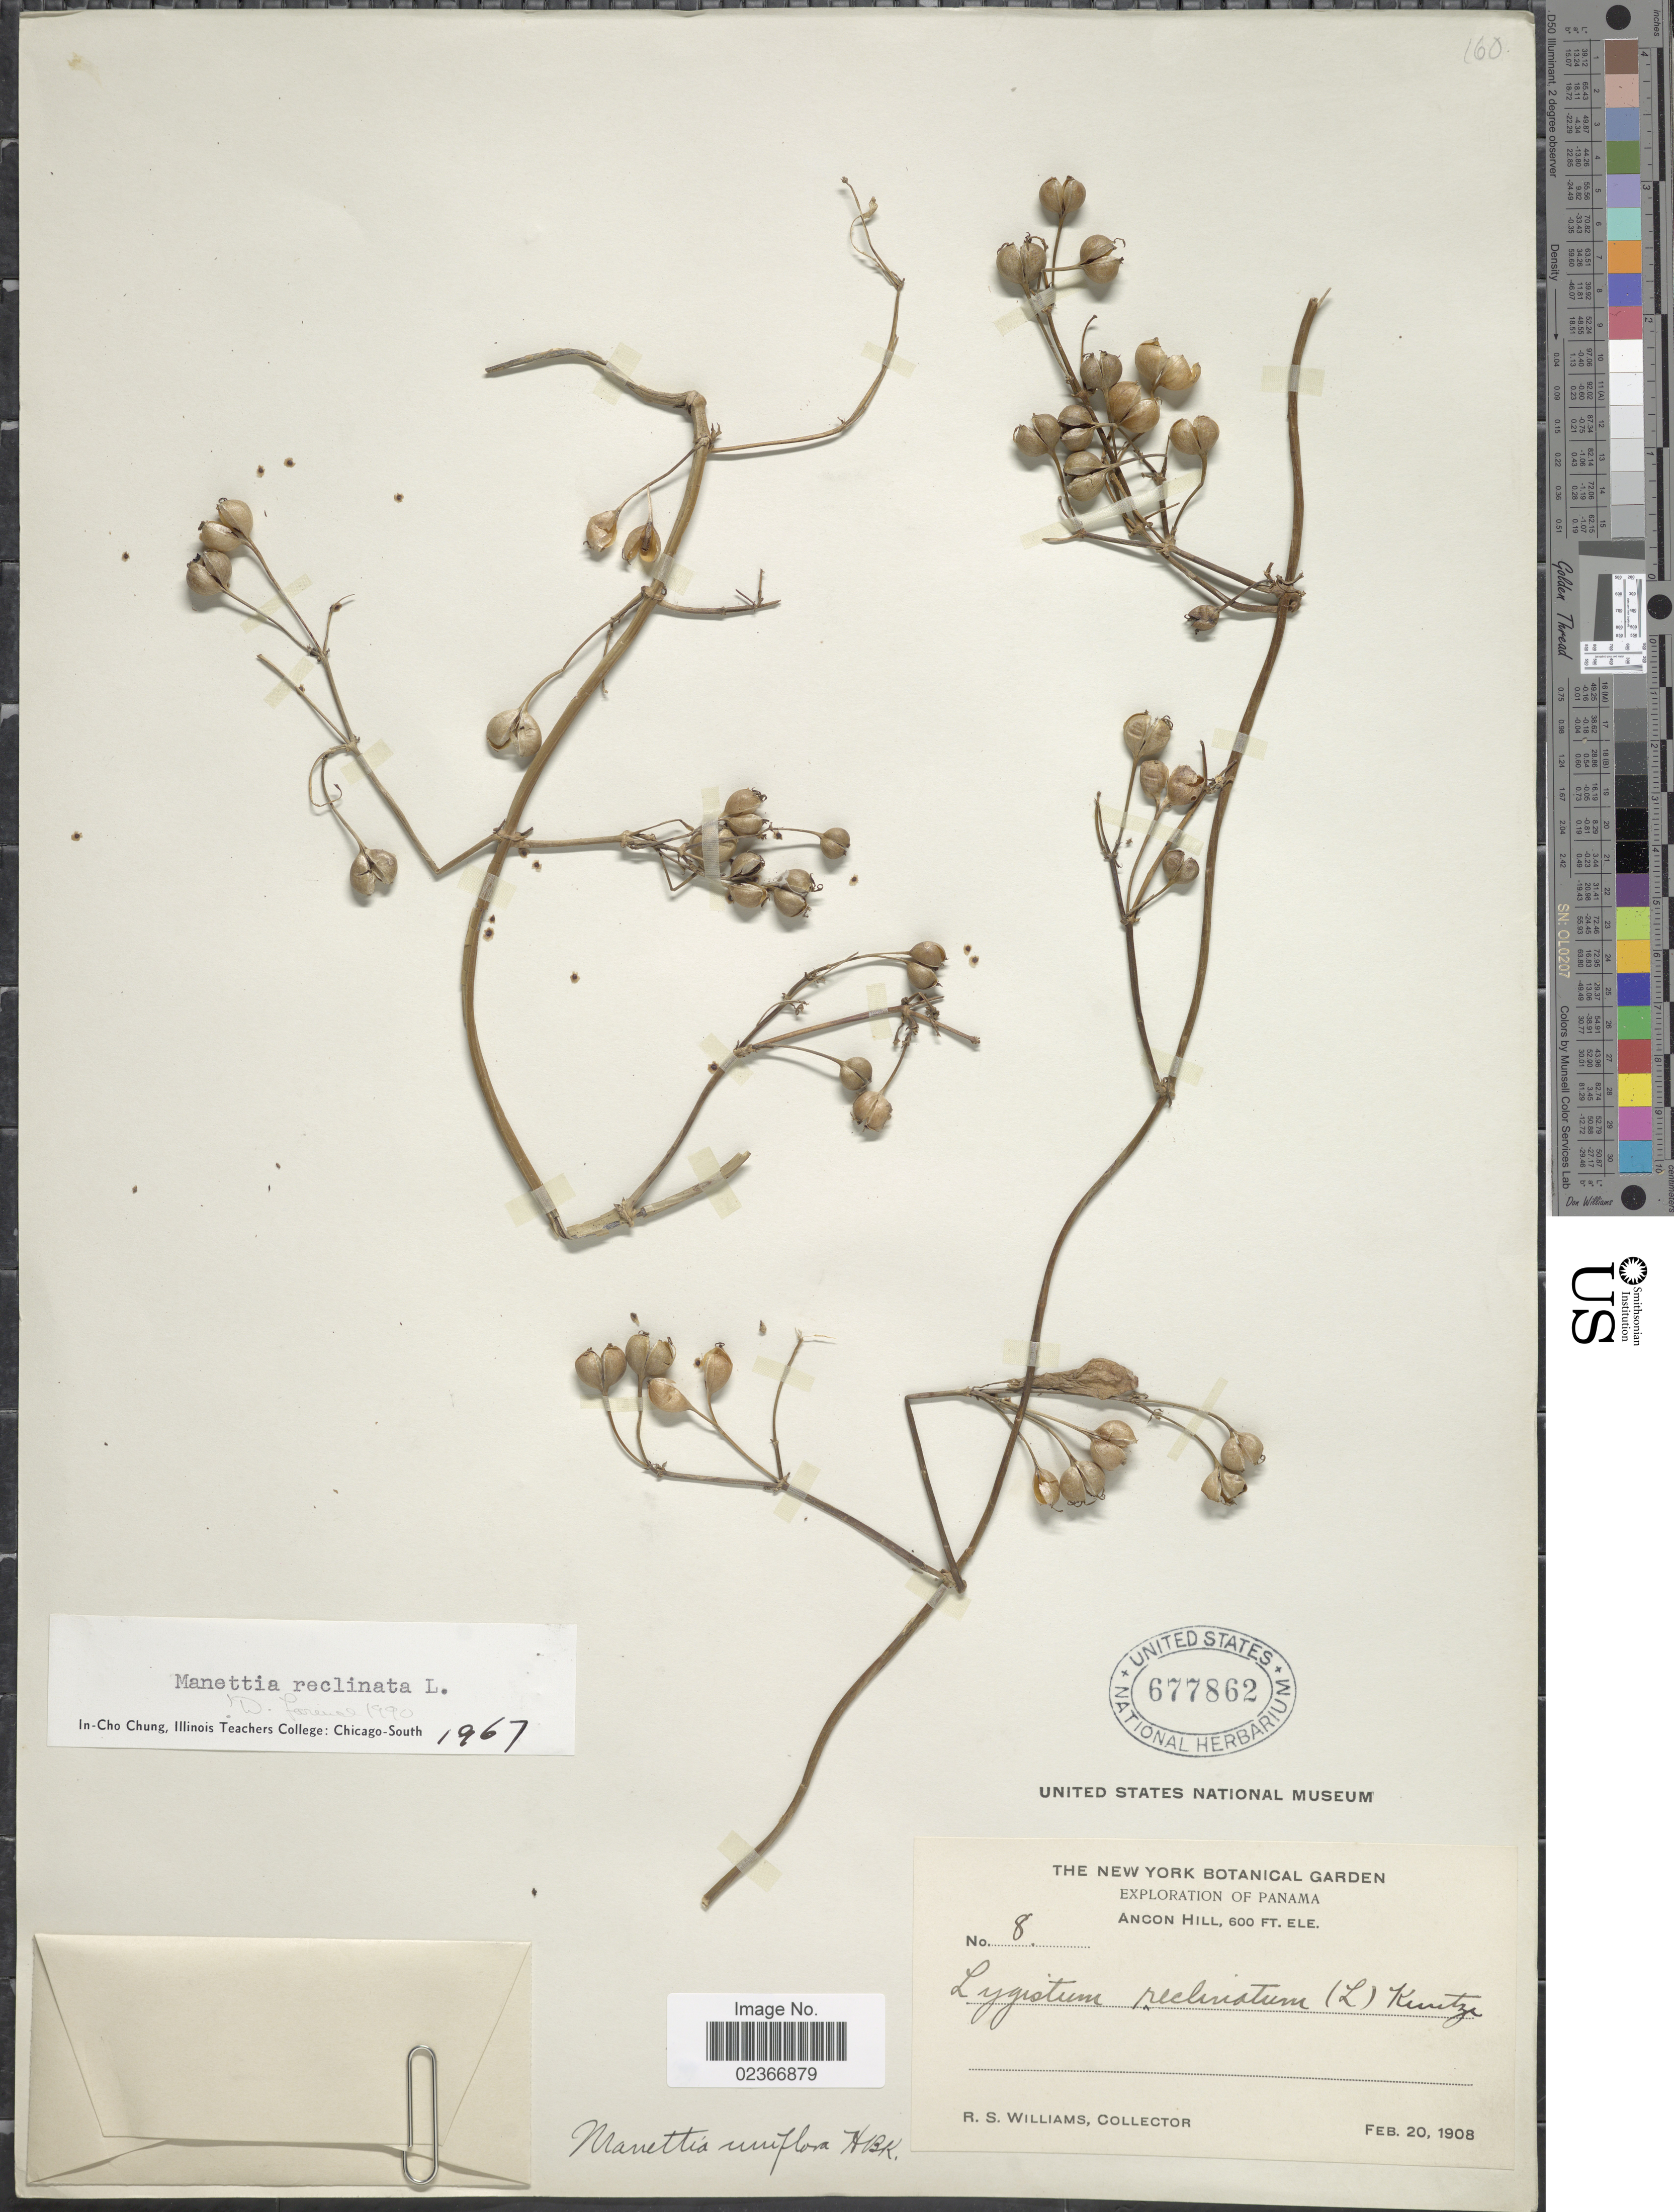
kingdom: Plantae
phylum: Tracheophyta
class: Magnoliopsida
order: Gentianales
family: Rubiaceae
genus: Manettia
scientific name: Manettia reclinata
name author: L.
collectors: R. S. Williams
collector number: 8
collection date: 1908-02-20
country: Panama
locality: Ancon Hill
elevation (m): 183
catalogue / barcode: US 677862